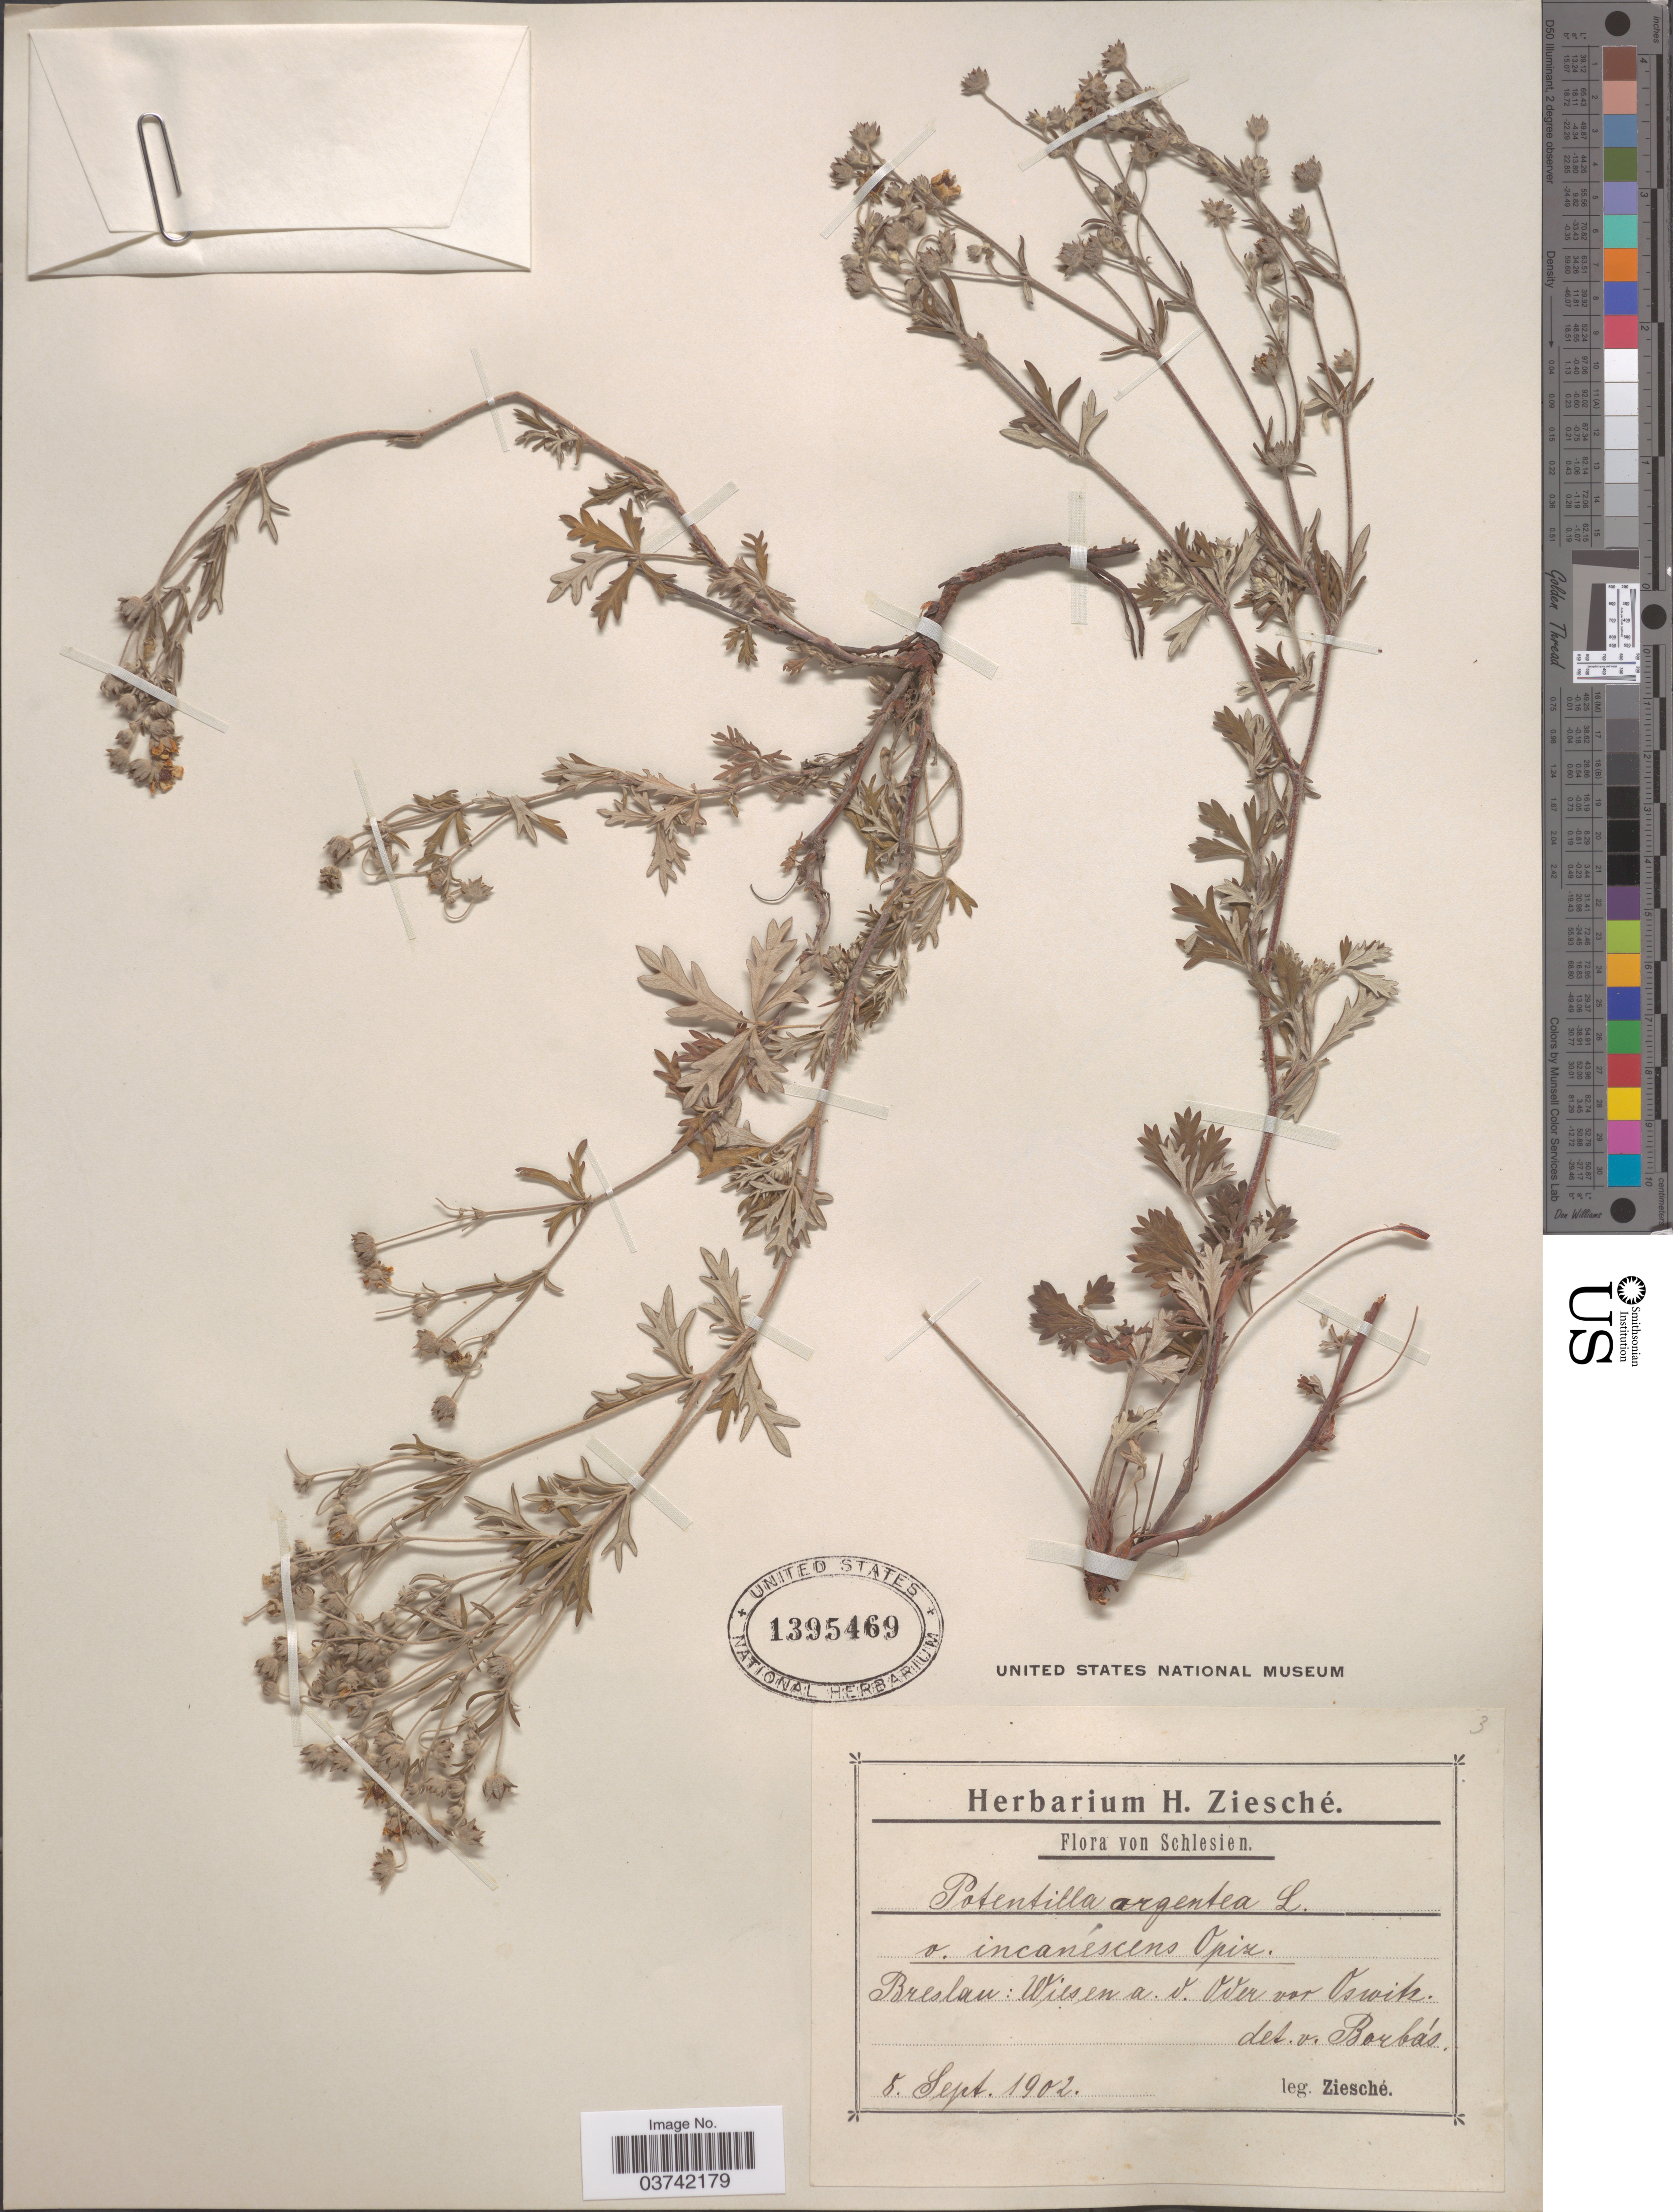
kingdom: Plantae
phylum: Tracheophyta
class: Magnoliopsida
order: Rosales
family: Rosaceae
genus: Potentilla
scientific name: Potentilla argentea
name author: L.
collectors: H. Ziesché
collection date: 1902-09-05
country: Poland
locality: Schlesien. Breslau: Wiesen a.d. Over vor Oswik.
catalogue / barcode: US 1395469